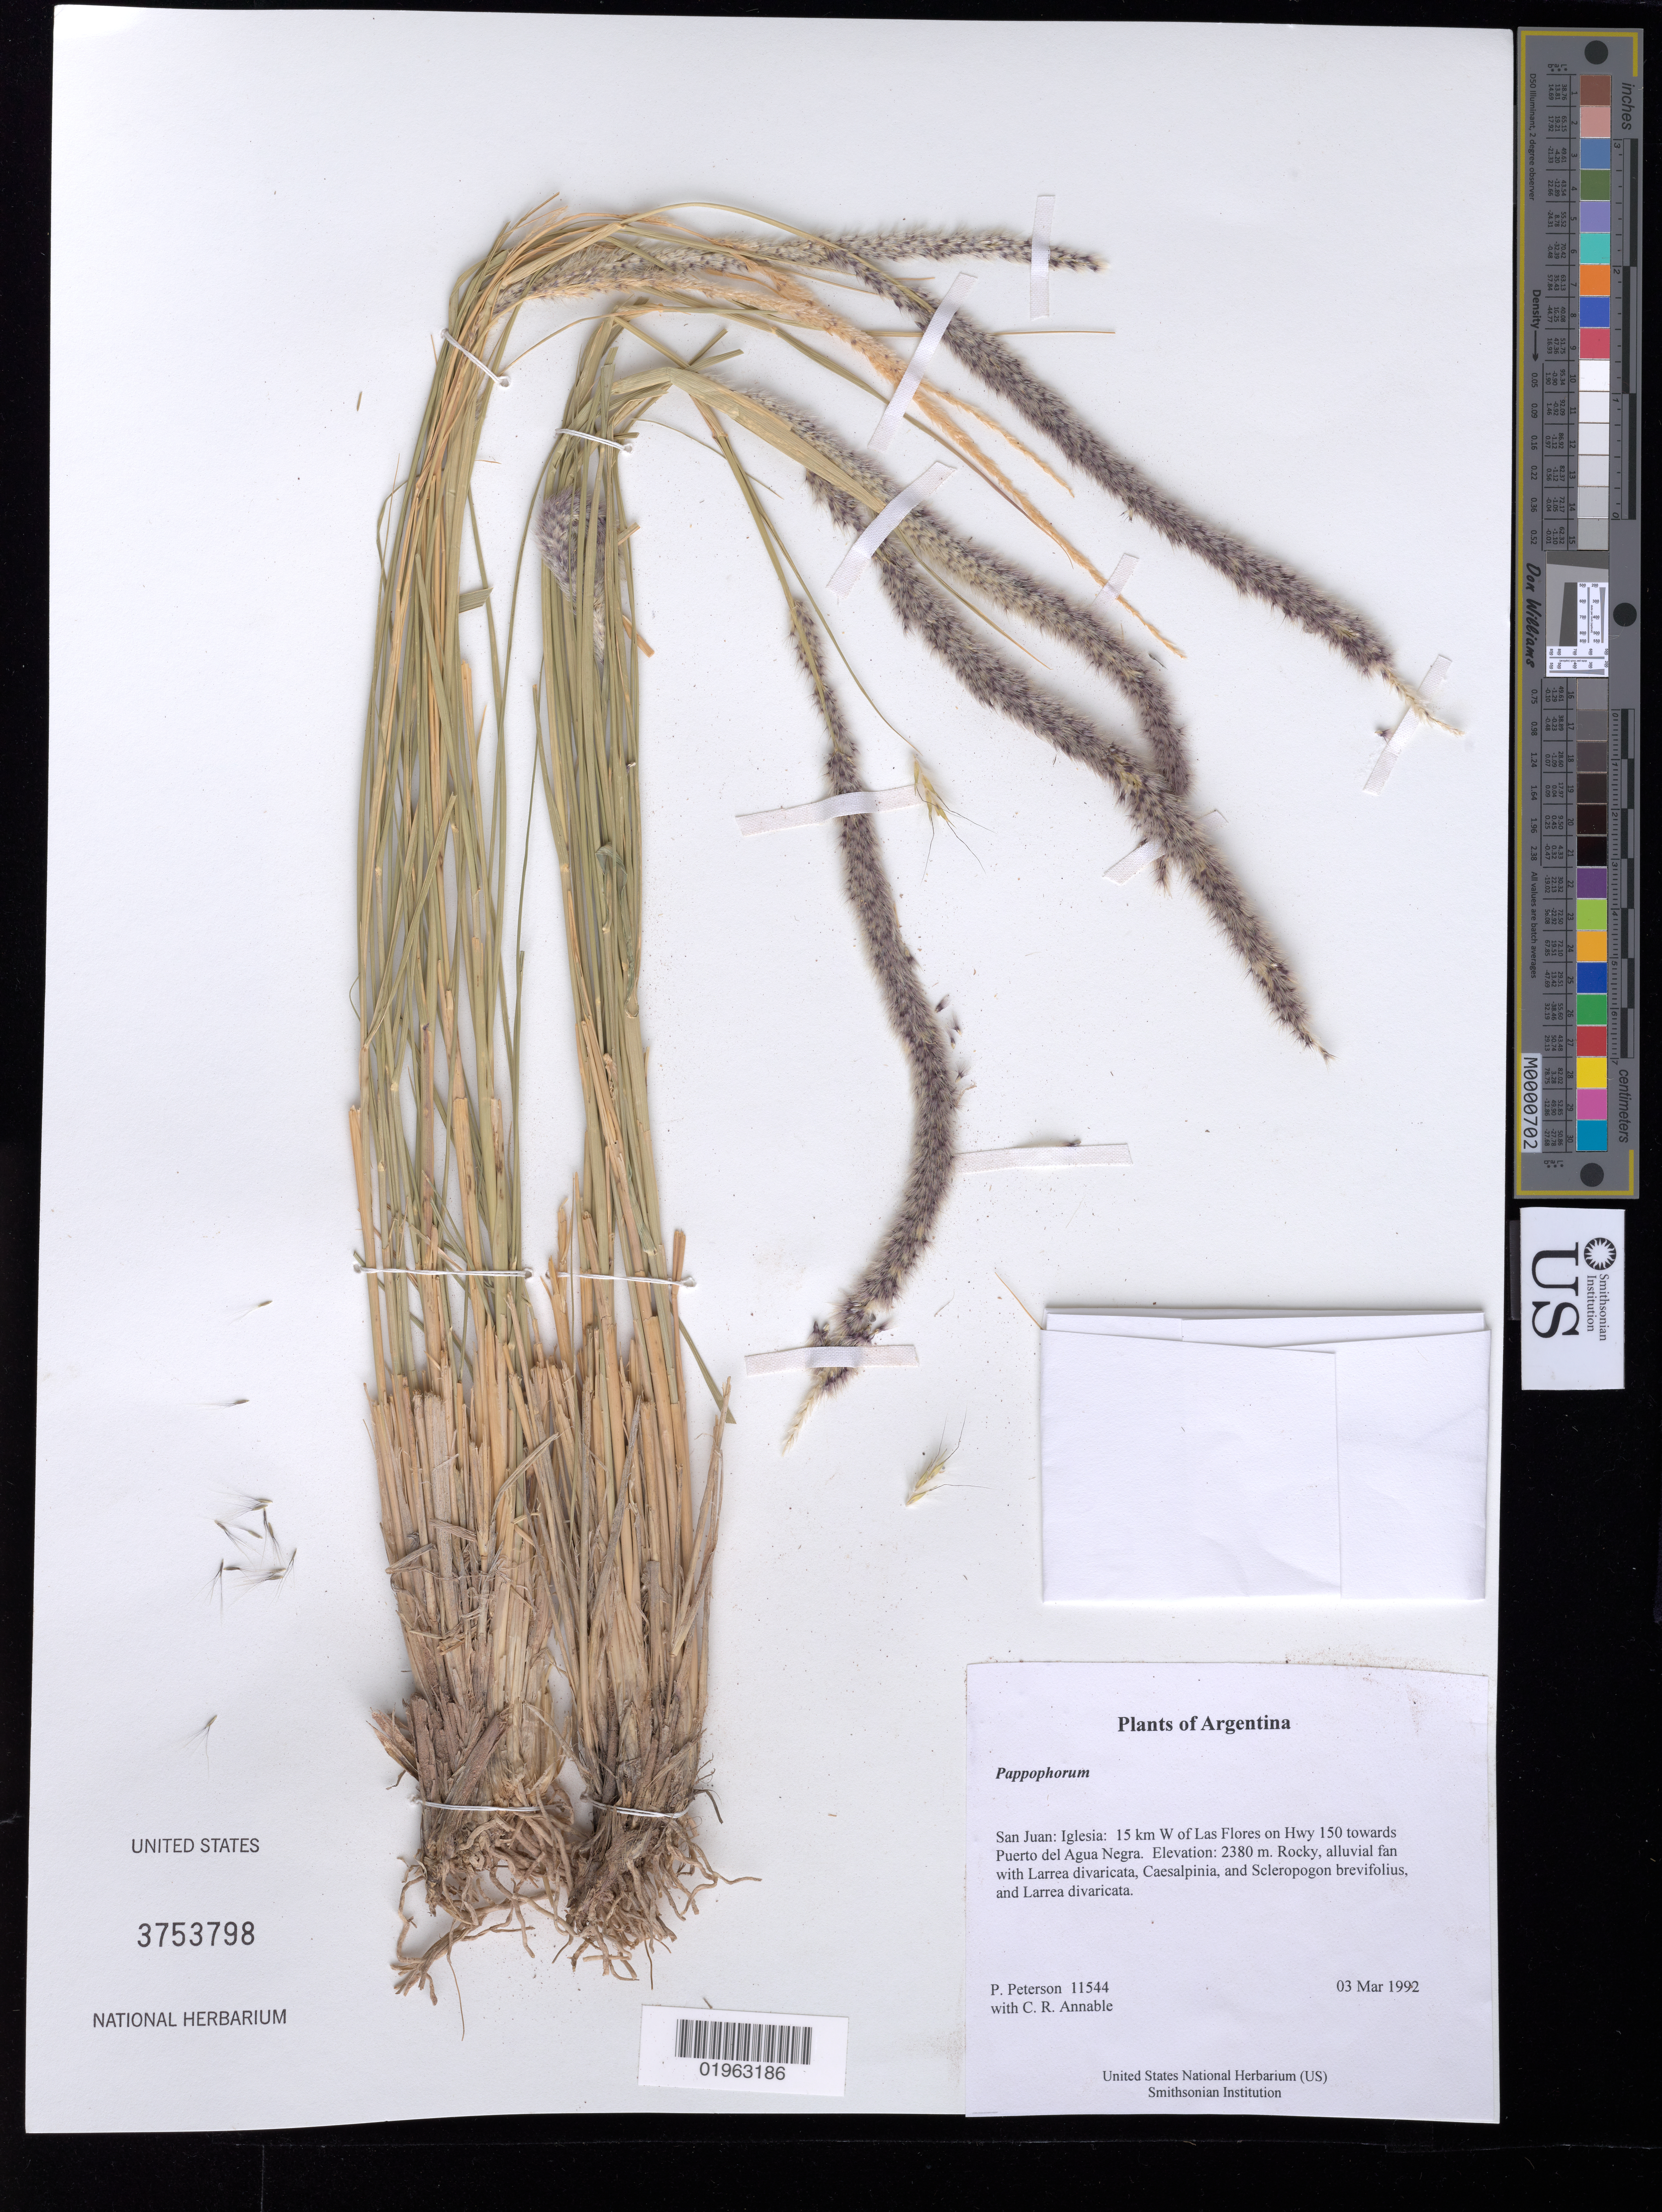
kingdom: Plantae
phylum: Tracheophyta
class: Liliopsida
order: Poales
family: Poaceae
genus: Pappophorum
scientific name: Pappophorum sp.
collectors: P. M. Peterson & C. R. Annable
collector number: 11544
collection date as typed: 03 Mar 1992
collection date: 1992-03-03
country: Argentina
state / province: San Juan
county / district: Iglesia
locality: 15 km W of Las Flores on Hwy 150 towards Puerto del Agua Negra.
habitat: Rocky, alluvial fan with Larrea divaricata, Caesalpinia, and Scleropogon brevifolius, and Larrea divaricata.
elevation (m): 2380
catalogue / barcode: US 3753798